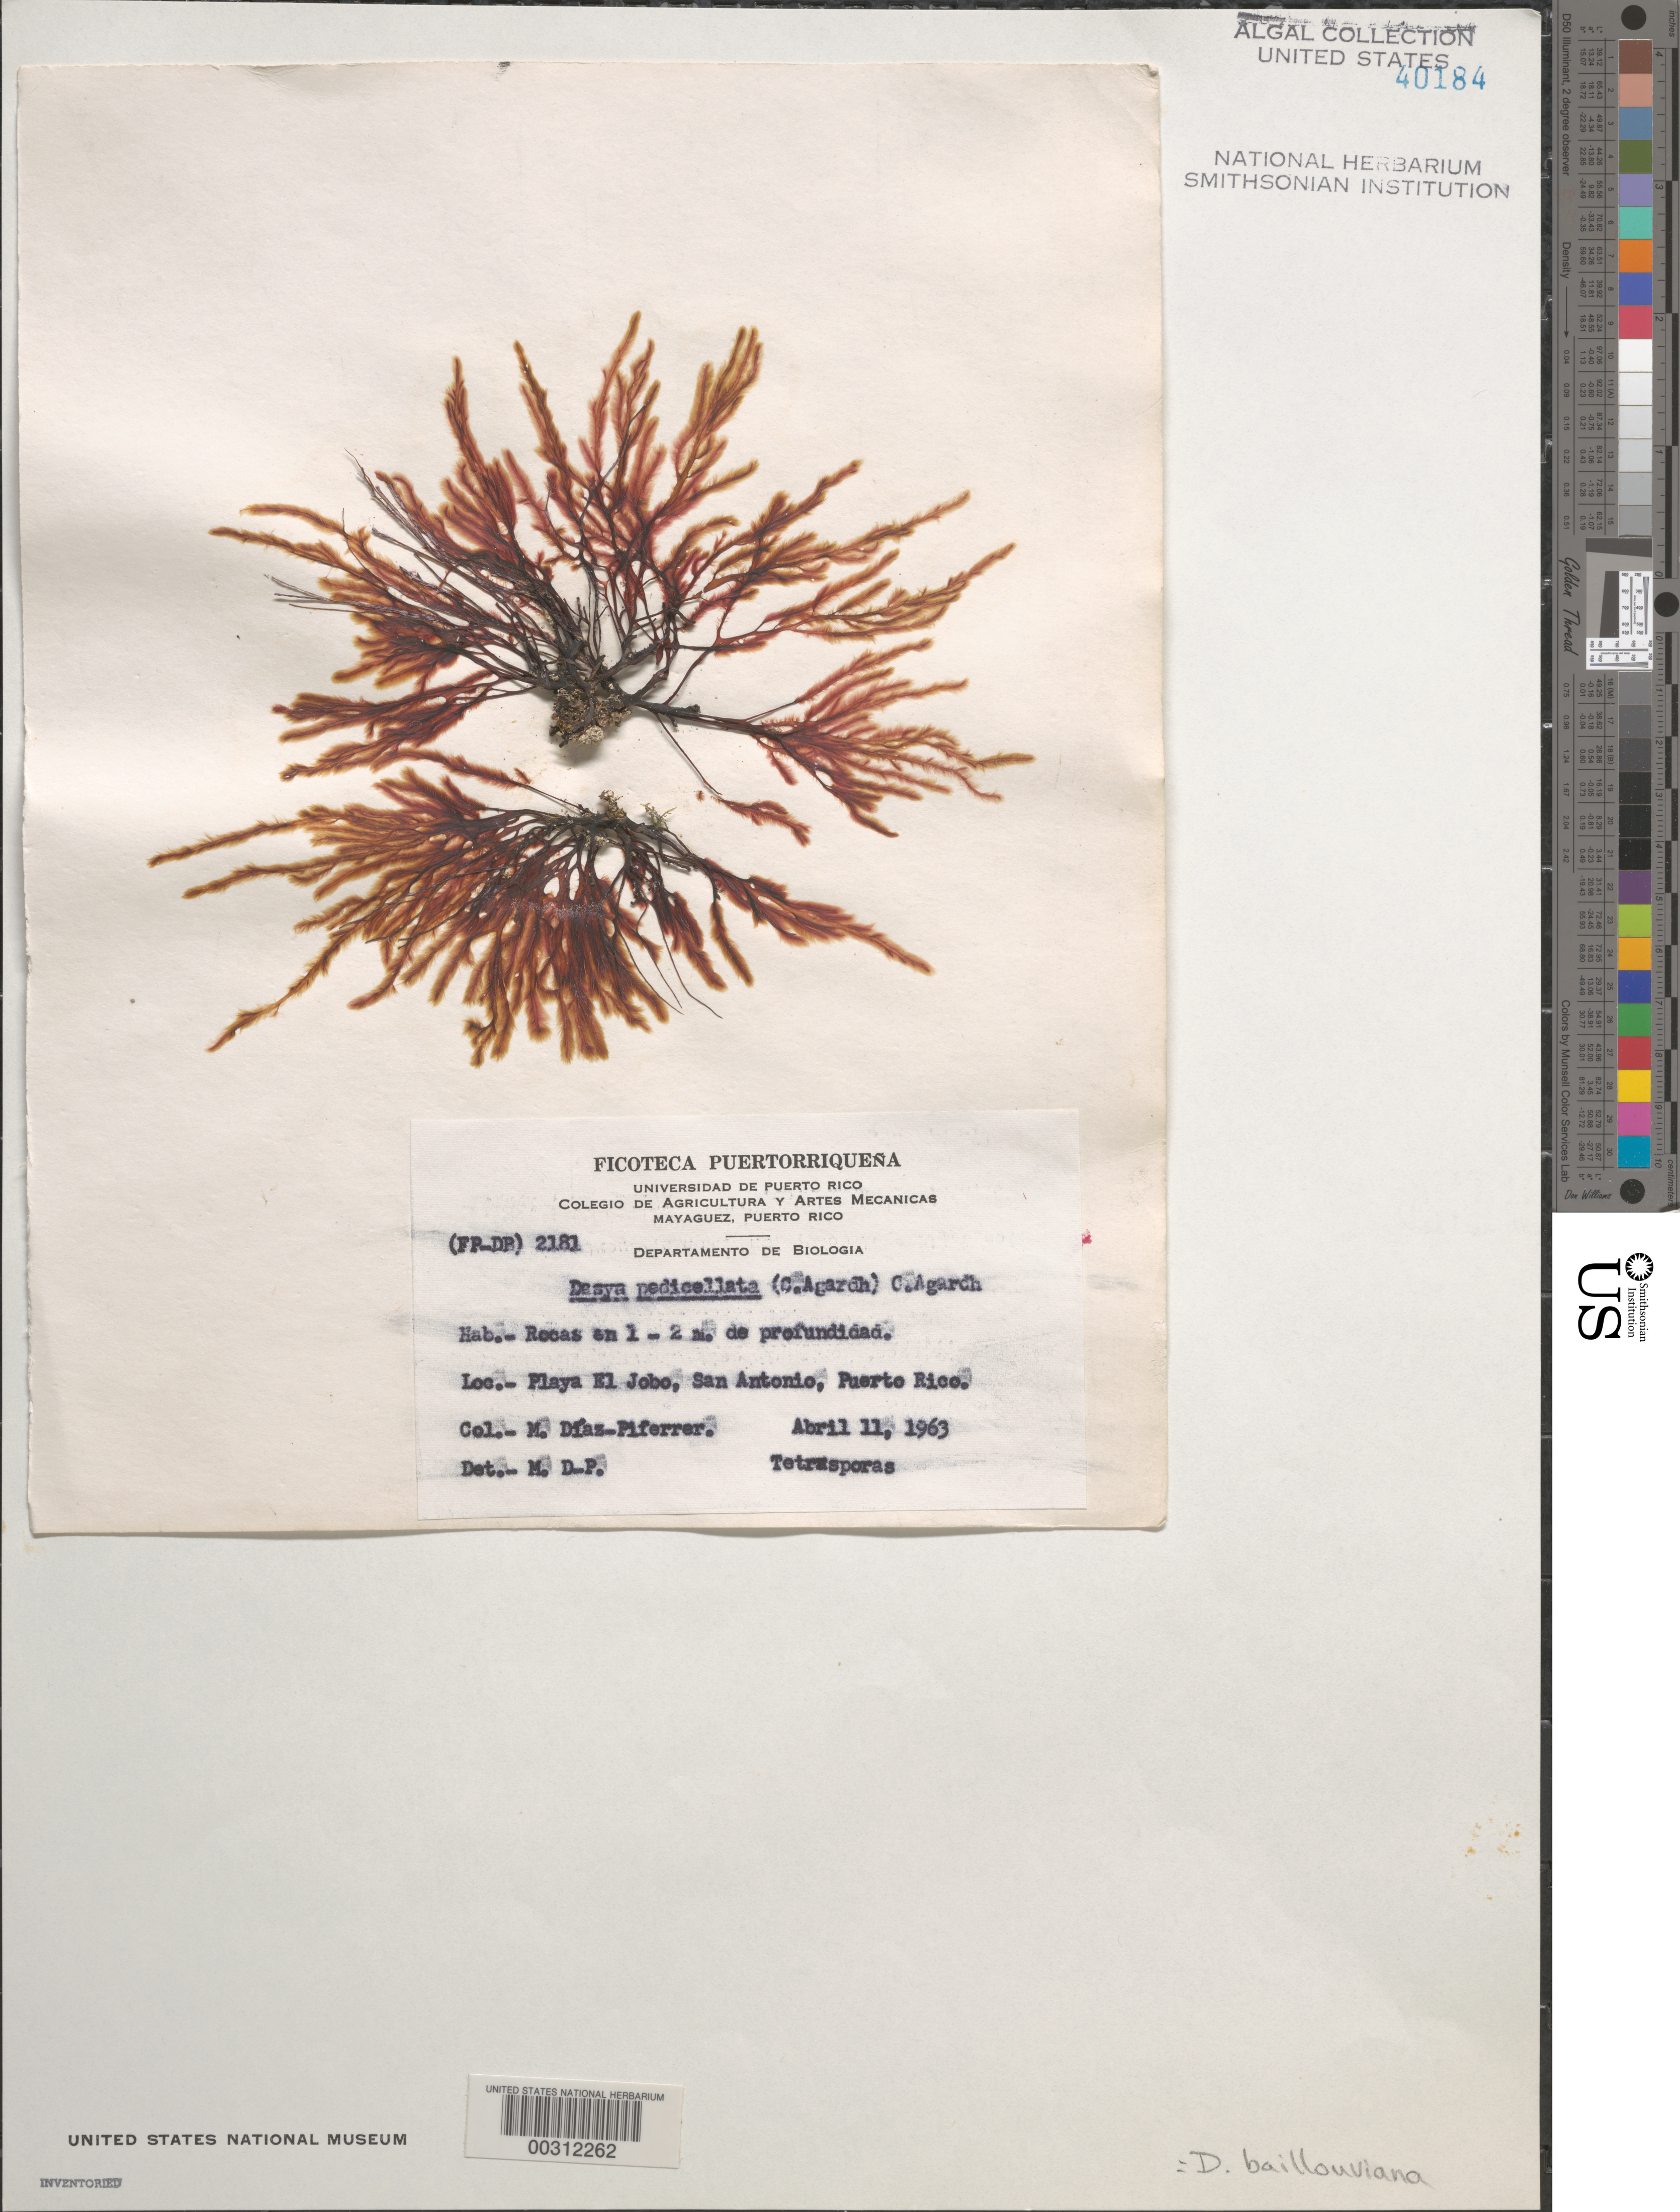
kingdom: Plantae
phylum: Rhodophyta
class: Florideophyceae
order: Ceramiales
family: Dasyaceae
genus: Dasya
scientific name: Dasya pedicellata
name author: (C. Agardh) C. Agardh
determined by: Algae name updating Project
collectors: M. Diaz-Piferrer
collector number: (fp-db) 2181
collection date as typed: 11 Apr 1963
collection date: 1963-04-11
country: Puerto Rico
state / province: Isabela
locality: Playa El Jobo, San Antonio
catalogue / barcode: US 40184